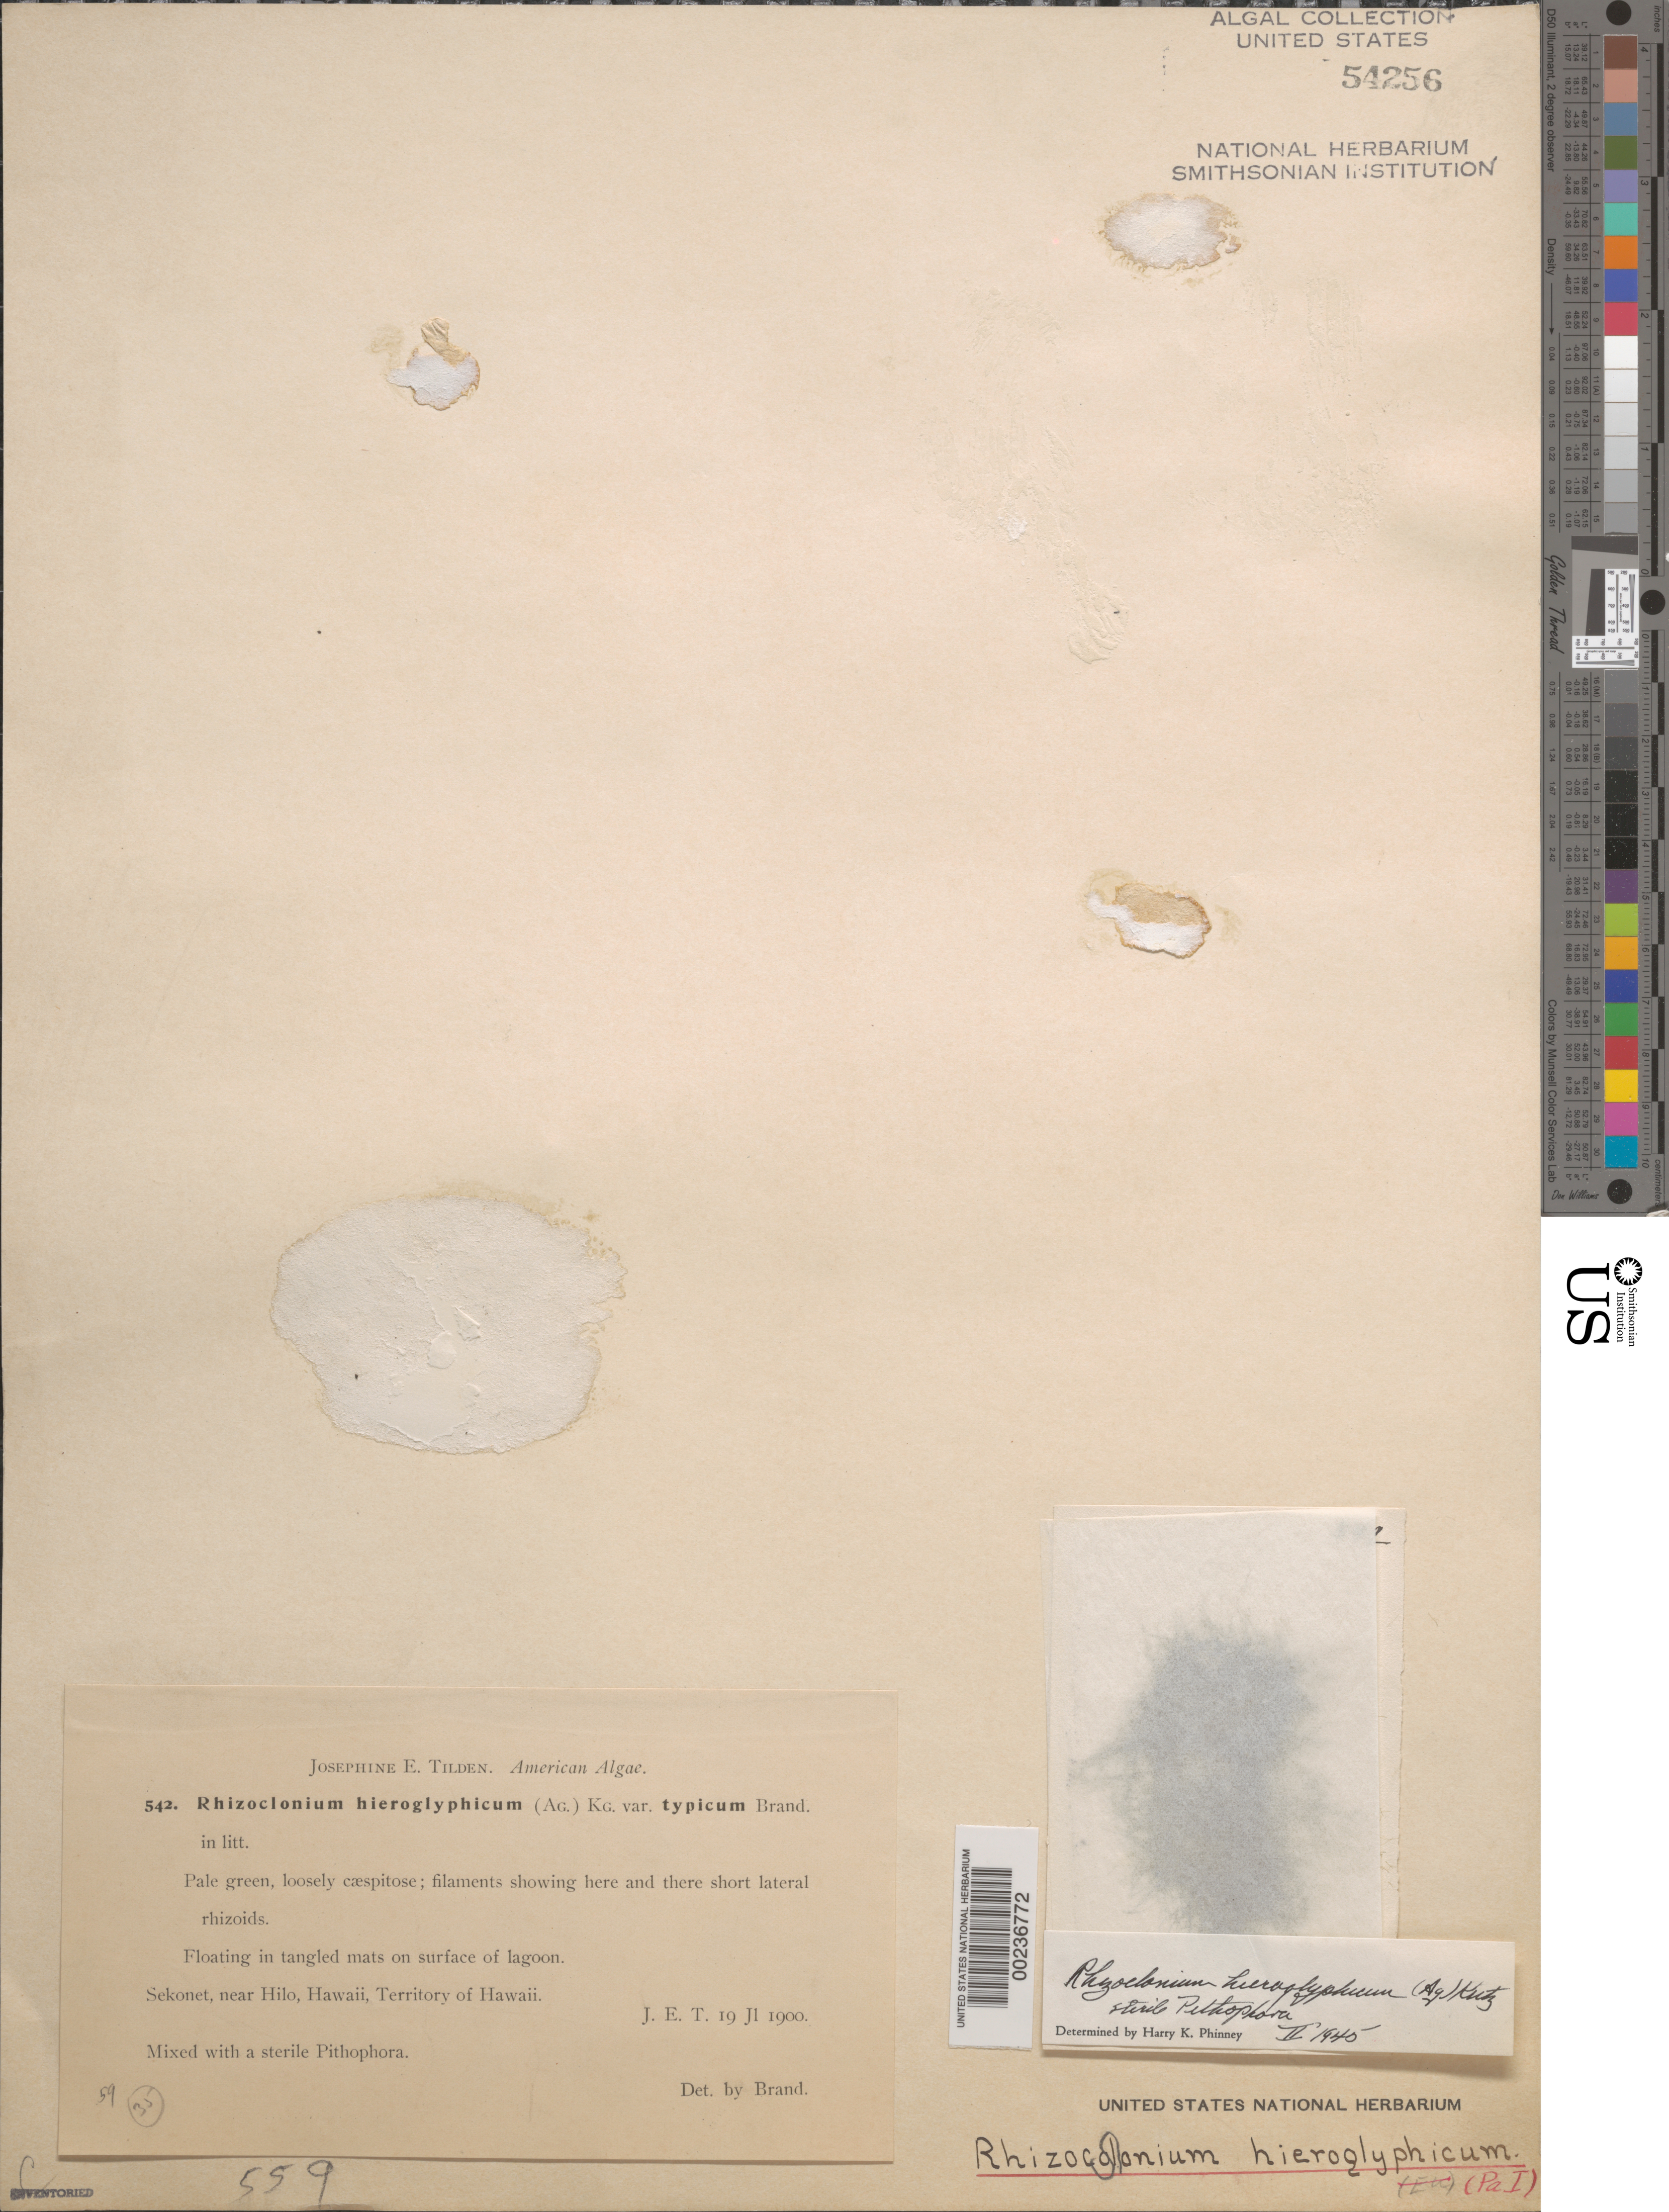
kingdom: Plantae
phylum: Chlorophyta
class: Ulvophyceae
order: Cladophorales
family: Cladophoraceae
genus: Rhizoclonium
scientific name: Rhizoclonium hieroglyphicum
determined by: Phinney, H. K.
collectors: J. E. Tilden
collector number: JET 542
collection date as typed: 19 Jul 1900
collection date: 1900-07-19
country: United States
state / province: Hawaii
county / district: Hawaii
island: Hawaii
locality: Sekonet, near Hilo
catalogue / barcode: US 54256